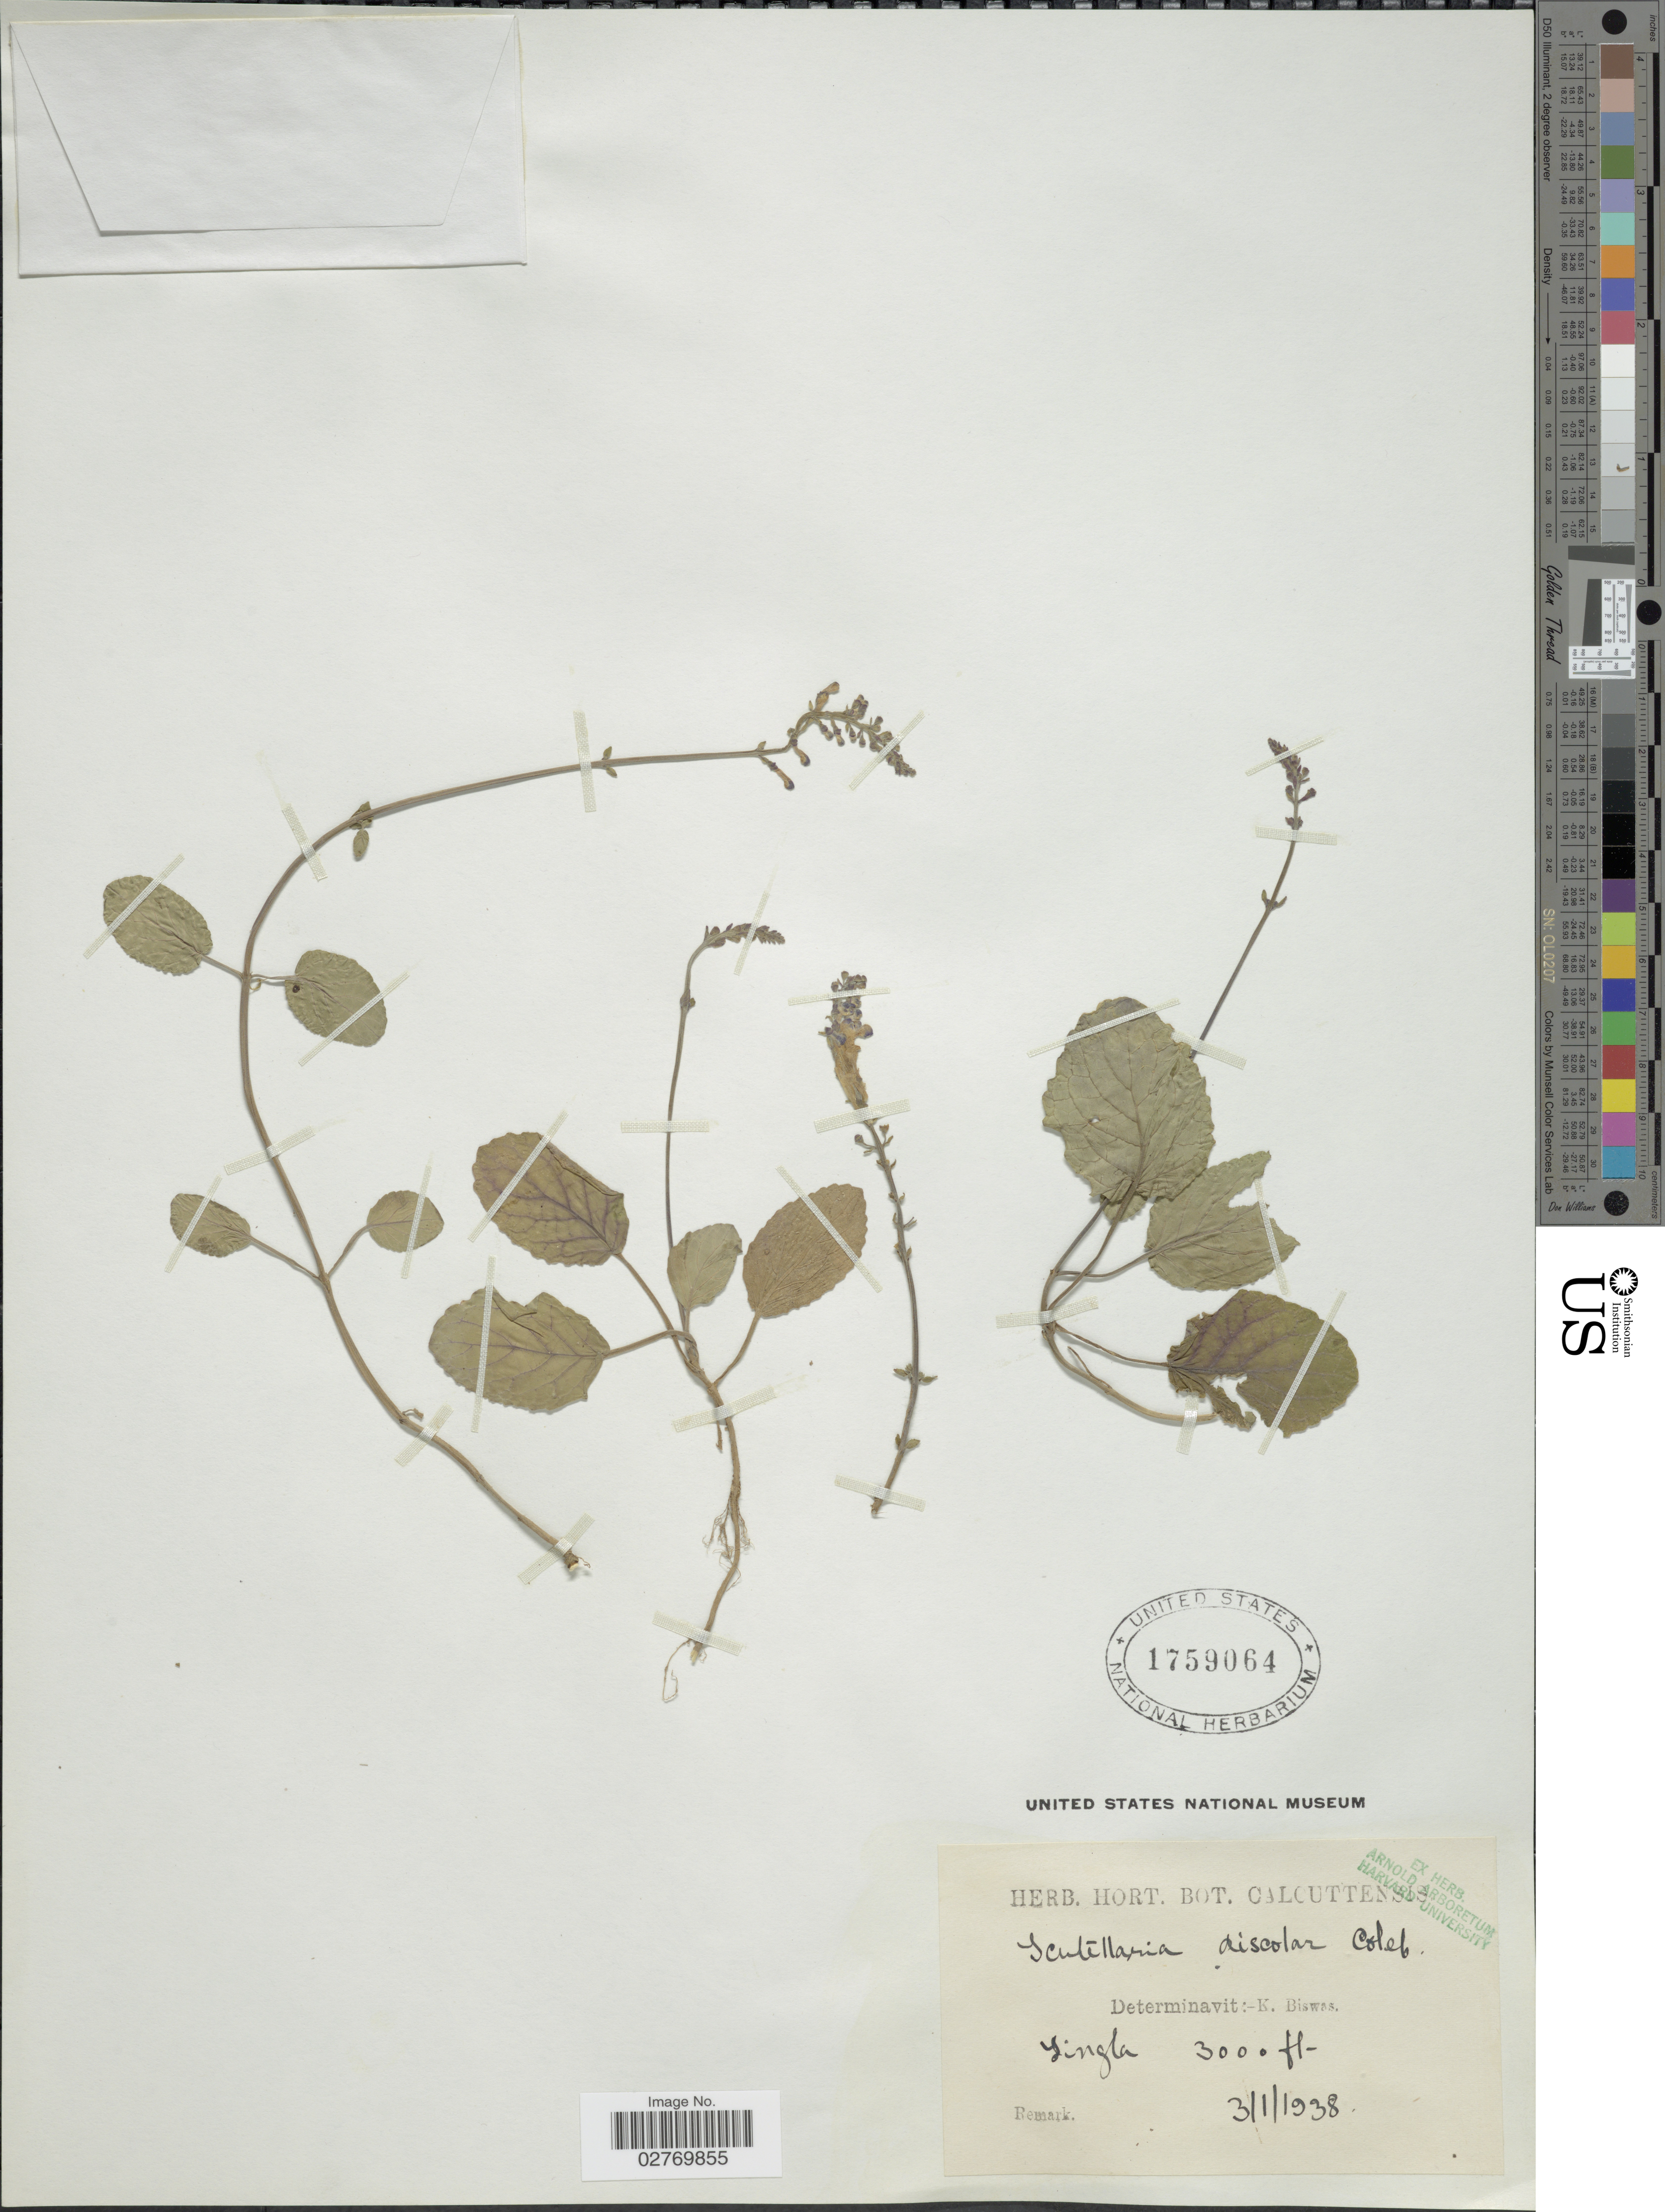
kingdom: Plantae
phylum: Tracheophyta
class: Magnoliopsida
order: Lamiales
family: Lamiaceae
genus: Scutellaria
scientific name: Scutellaria discolor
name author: Colebr.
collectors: ex herb. horti Calcuttensis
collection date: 1938-01-03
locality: Singla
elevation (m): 914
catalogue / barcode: US 1759064